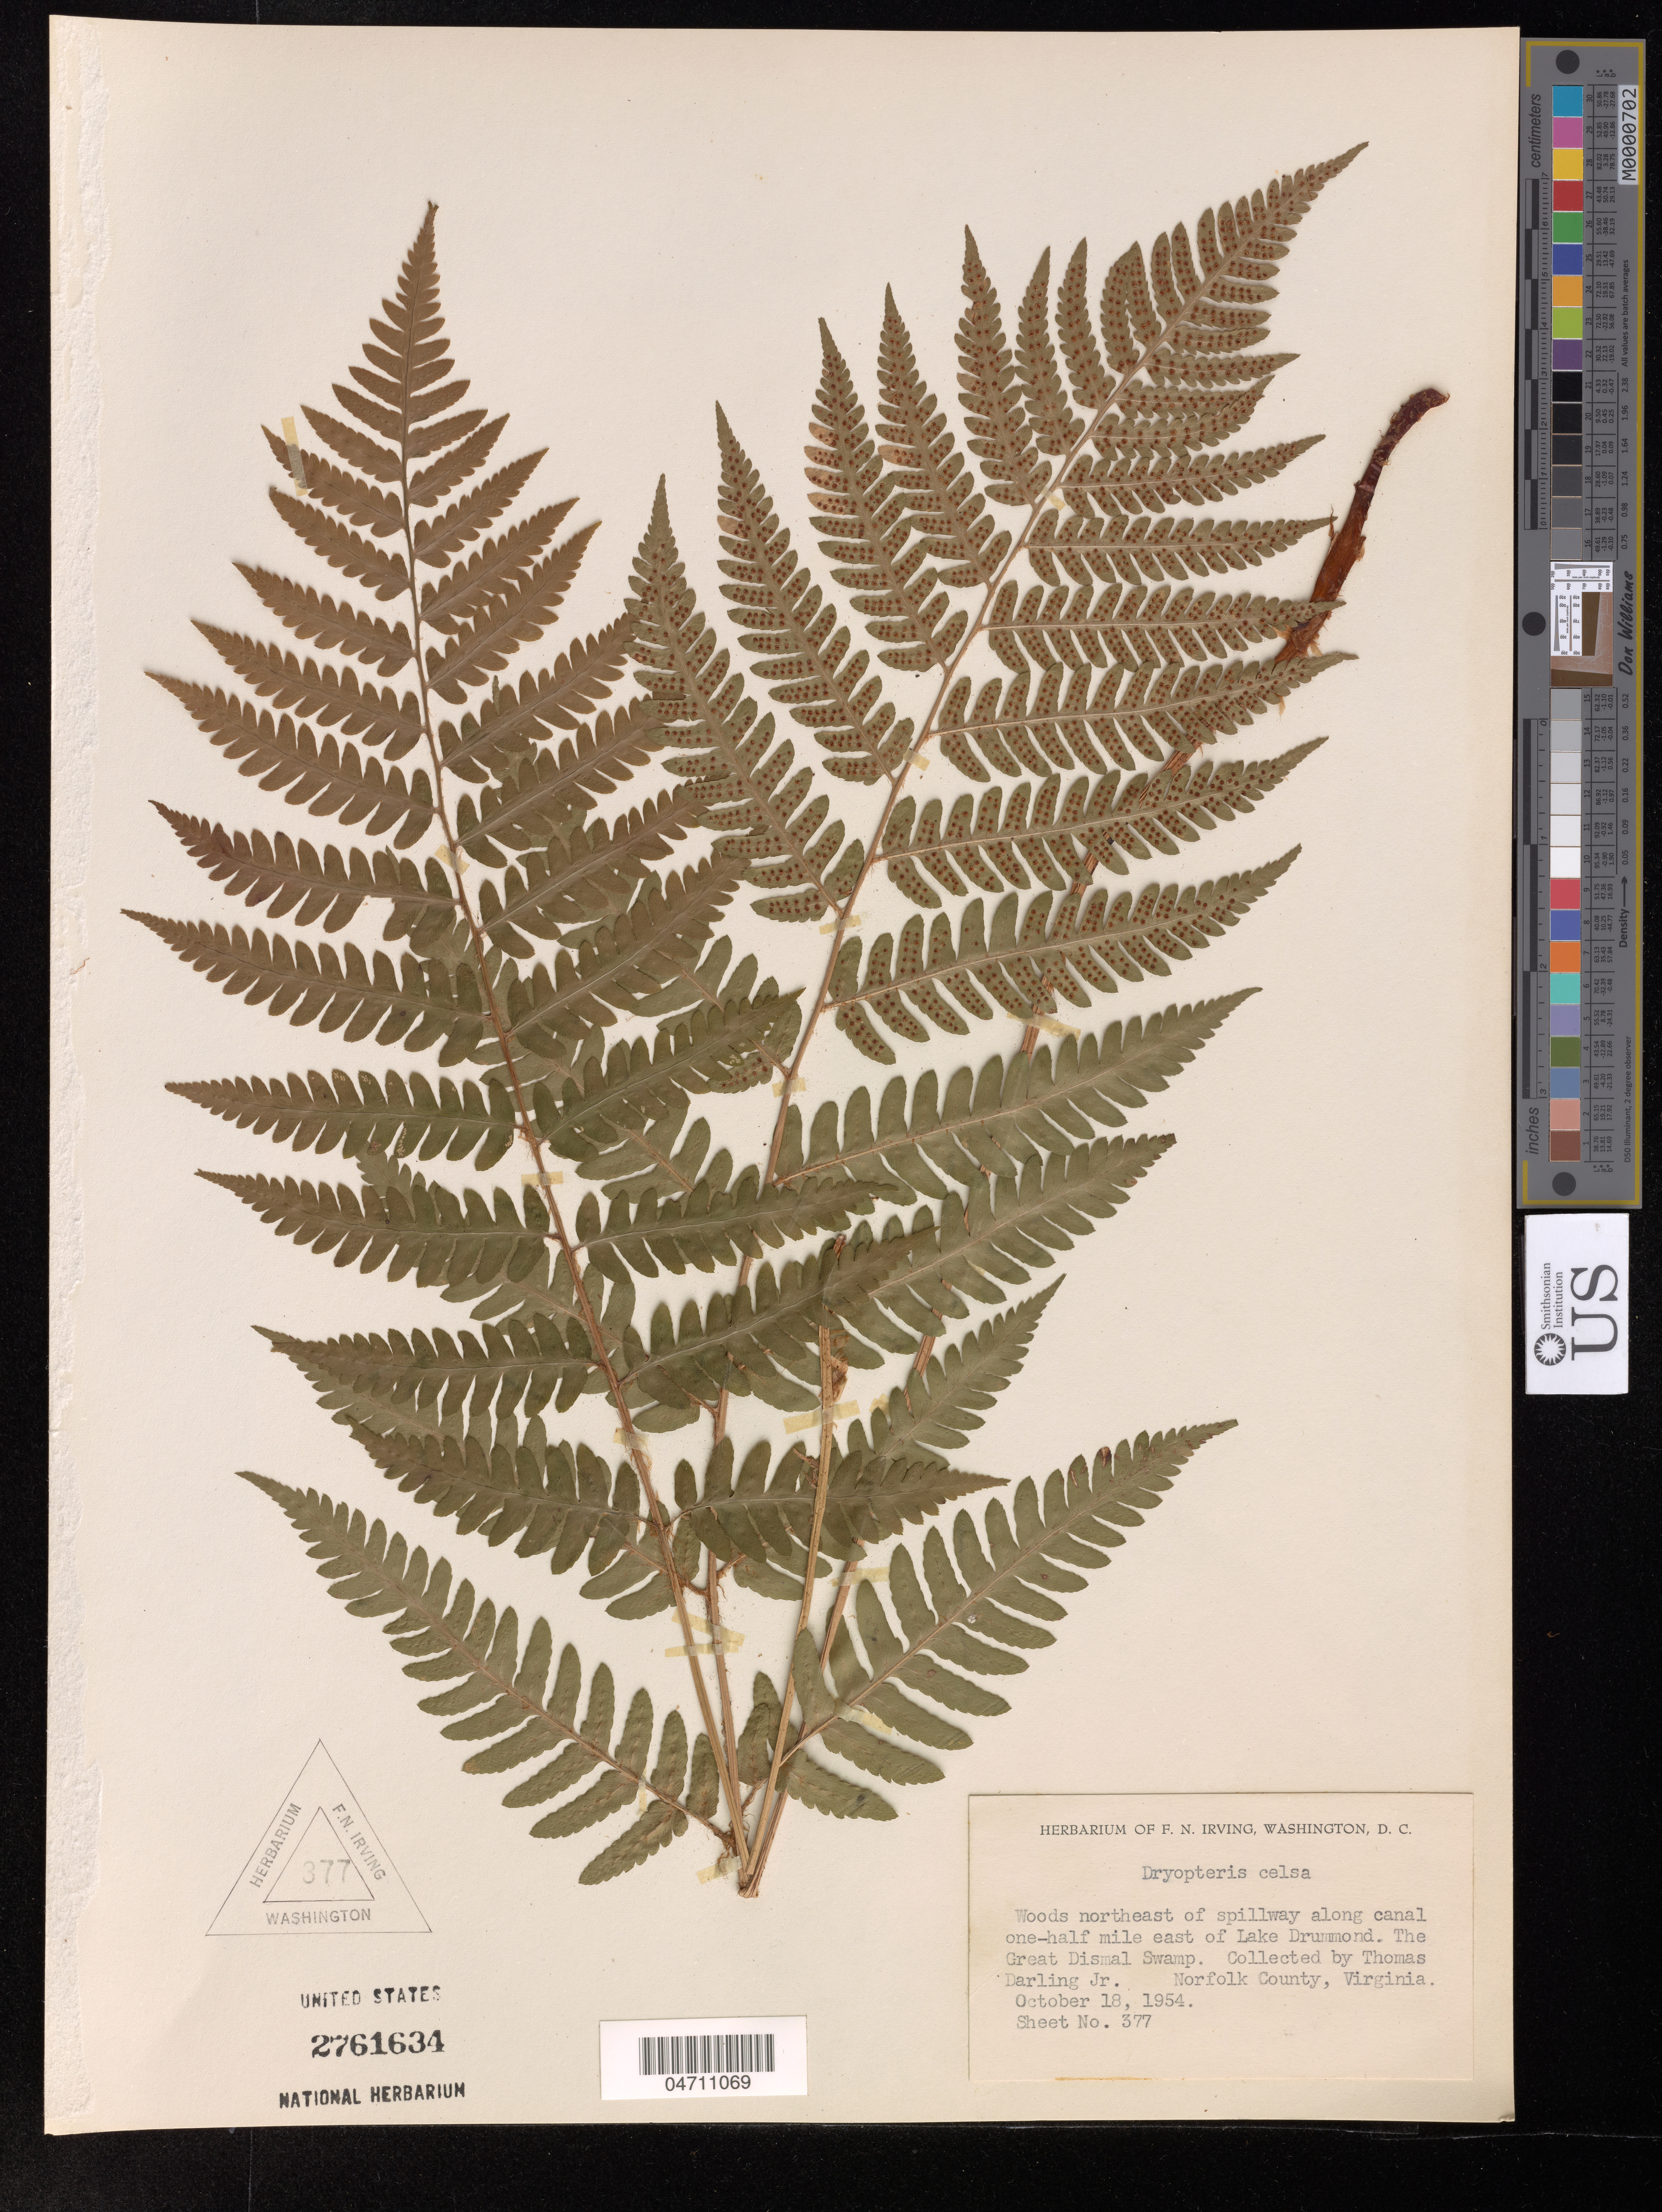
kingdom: Plantae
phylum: Tracheophyta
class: Polypodiopsida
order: Polypodiales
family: Dryopteridaceae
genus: Dryopteris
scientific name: Dryopteris celsa (W. Palmer) Knowlt., W. Palmer & C.L. Pollard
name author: (W. Palmer) Knowlt. et al.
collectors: T. Darling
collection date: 1954-10-18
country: United States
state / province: Virginia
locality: One-half mile east of Lake Drummond, The Great Dismal Swamp, Norfolk County.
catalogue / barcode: US 2761634